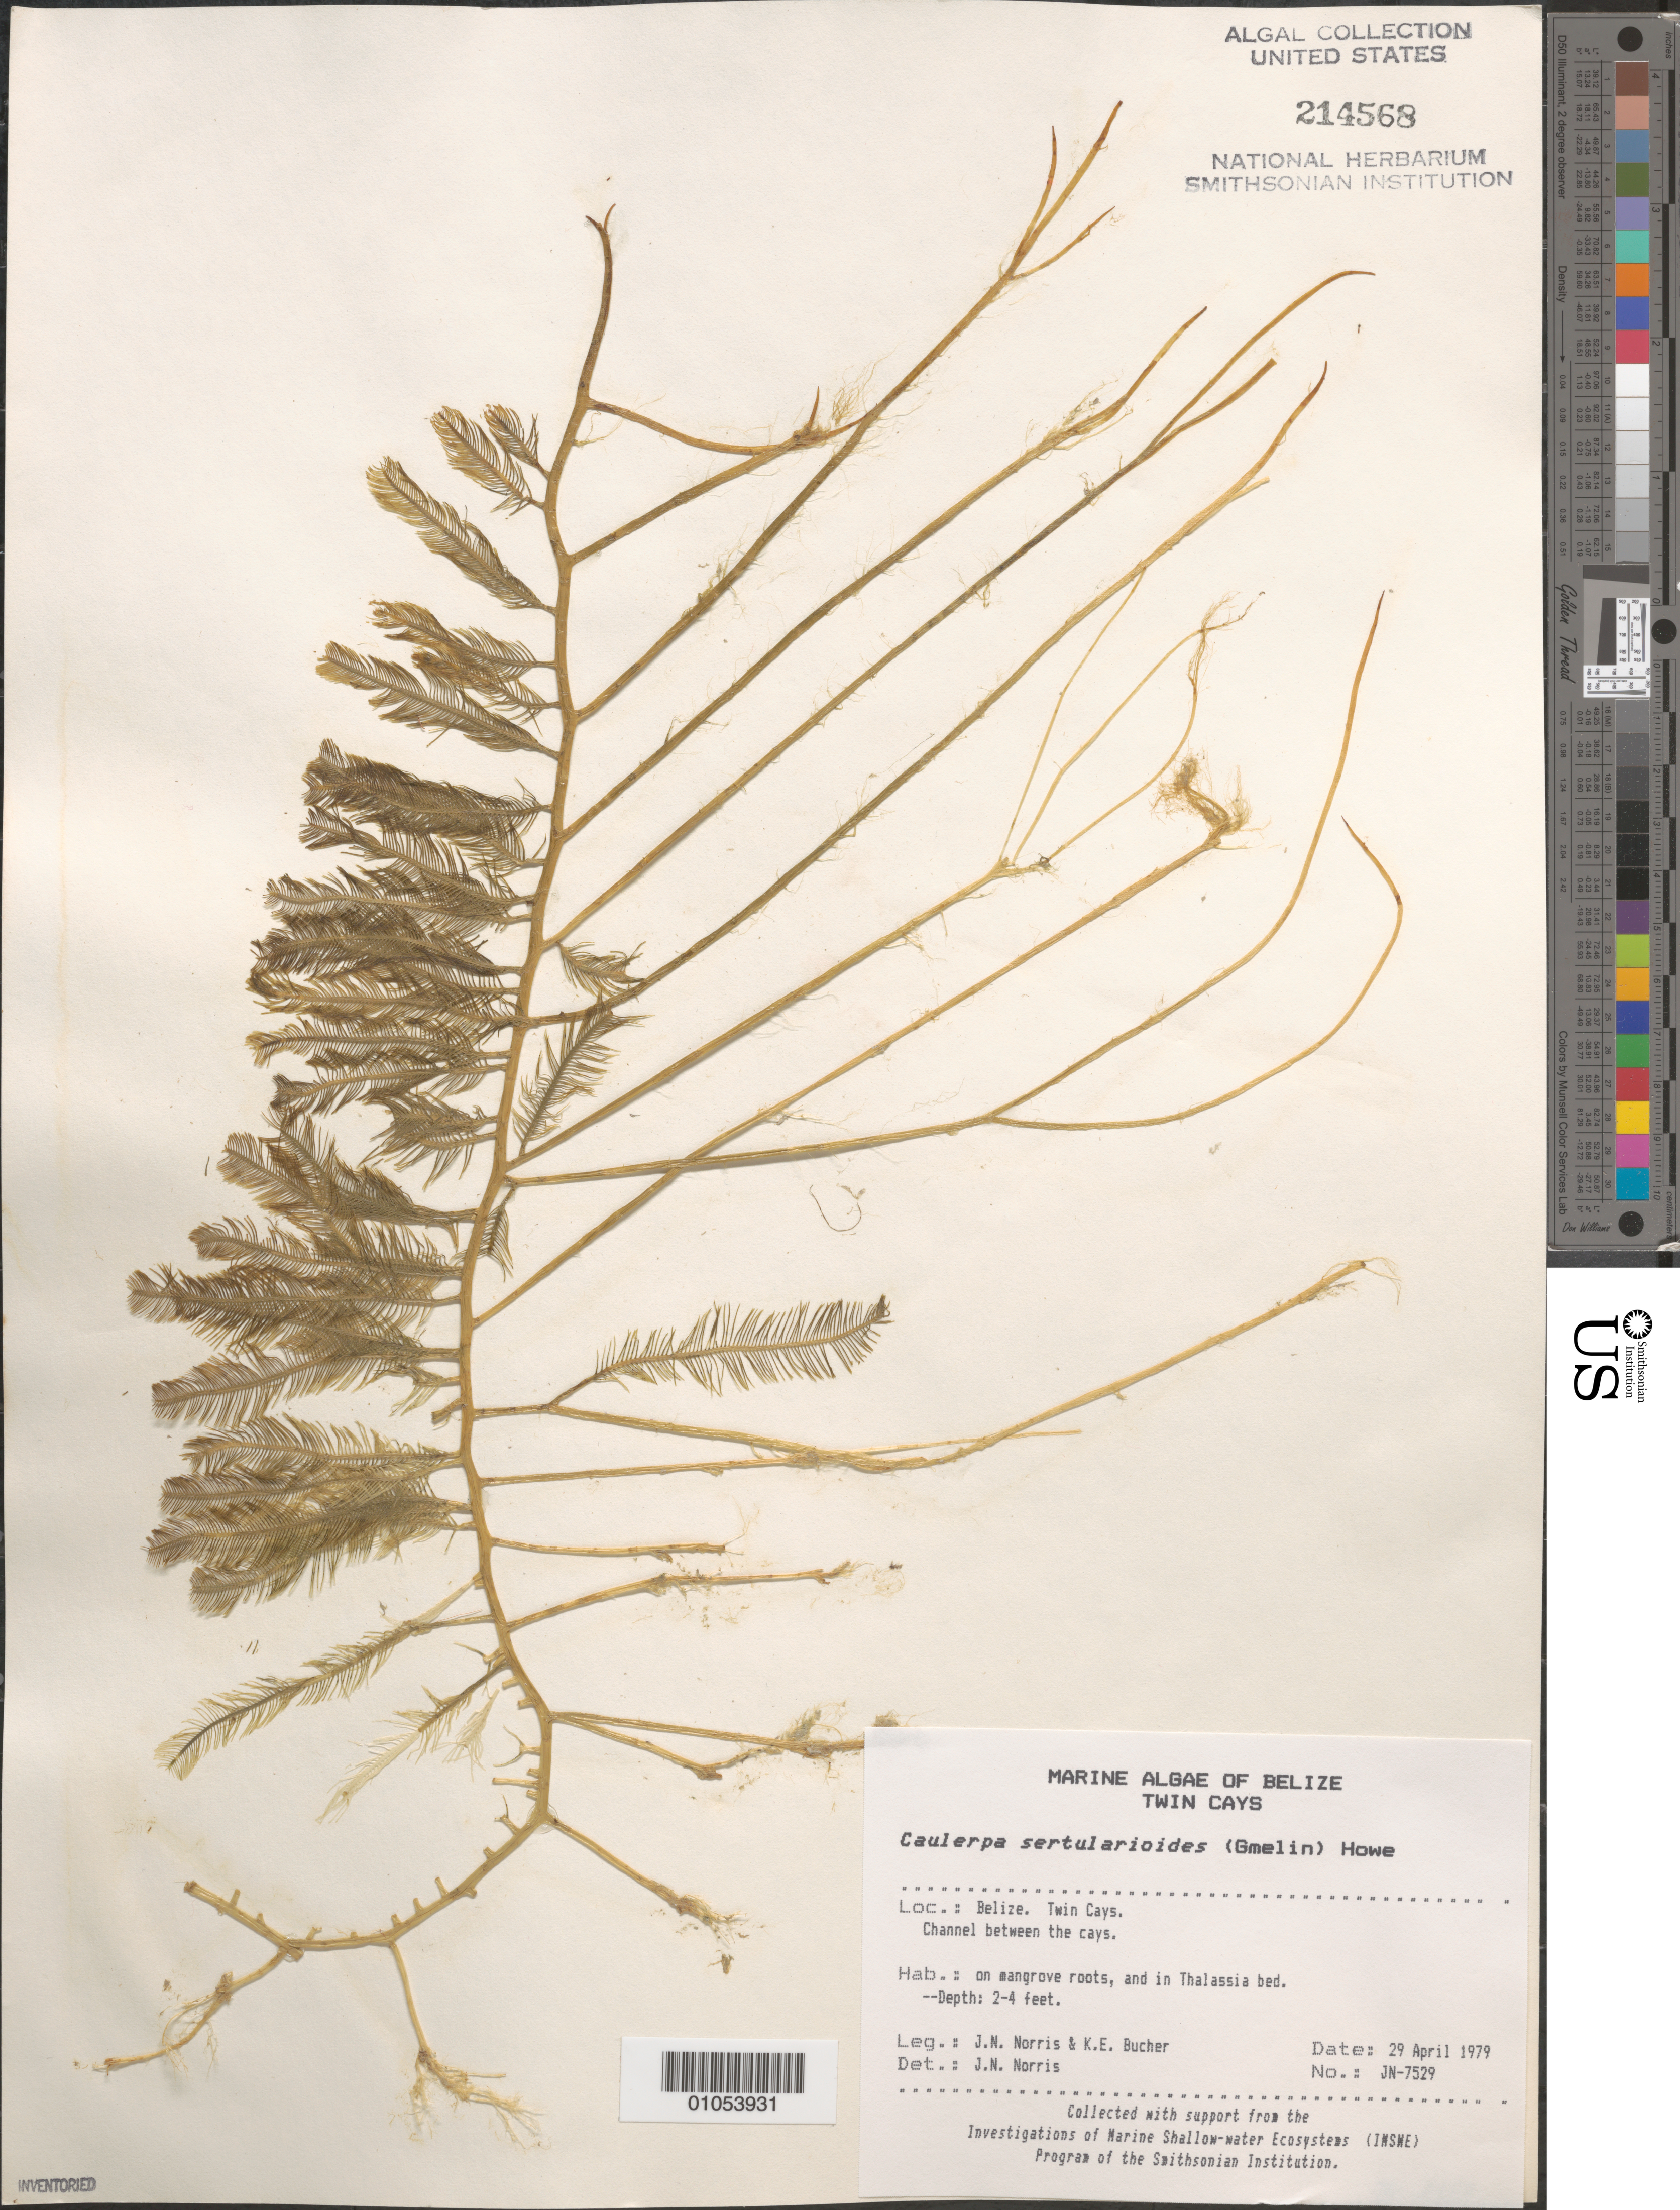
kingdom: Plantae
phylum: Chlorophyta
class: Ulvophyceae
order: Bryopsidales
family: Caulerpaceae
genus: Caulerpa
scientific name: Caulerpa sertularioides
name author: (S.G. Gmel.) M. Howe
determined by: Norris, James N.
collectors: J. N. Norris & K. E. Bucher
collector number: JN-7529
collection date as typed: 29 Apr 1979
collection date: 1979-04-29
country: Belize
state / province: Stann Creek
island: Twin Cays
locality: Channel between Twin Cays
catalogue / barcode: US 214568